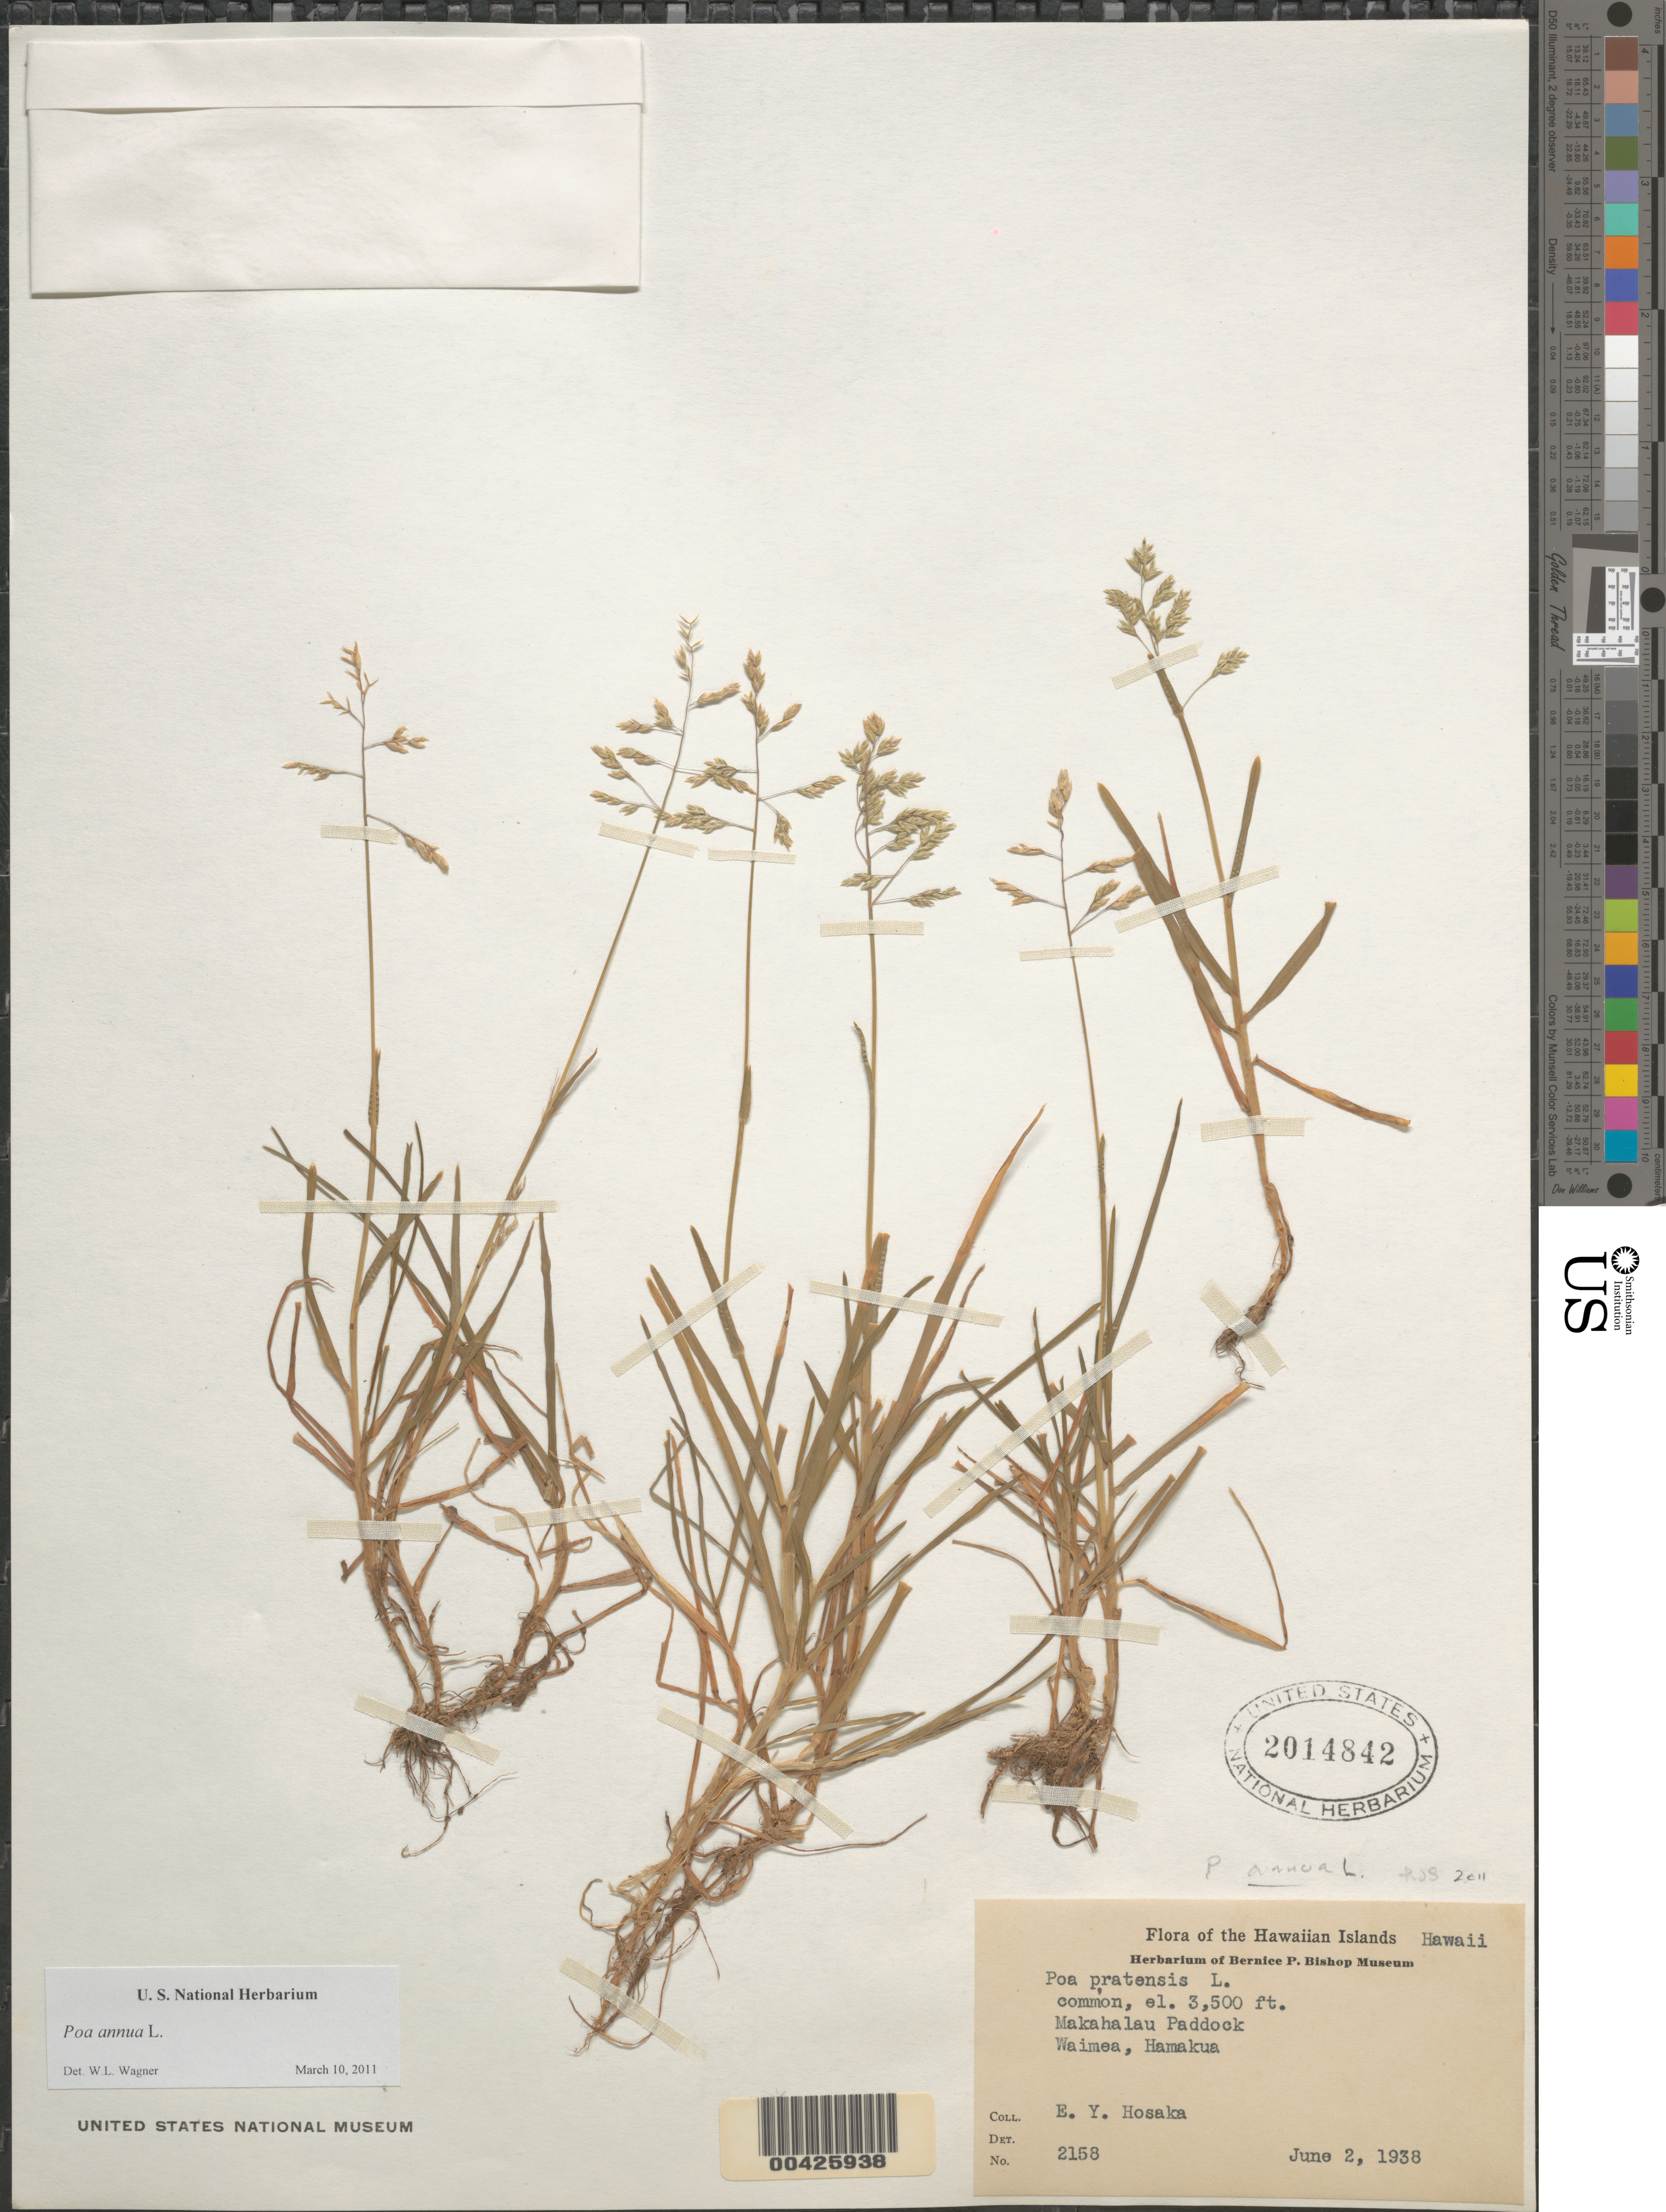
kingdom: Plantae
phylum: Tracheophyta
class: Liliopsida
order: Poales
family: Poaceae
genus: Poa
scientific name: Poa annua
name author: L.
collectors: E. Y. Hosaka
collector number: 2158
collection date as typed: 2 Jun 1938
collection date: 1938-06-02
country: United States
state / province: Hawaii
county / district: Hawaii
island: Hawaii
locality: Makahalau Paddock, Waimea, Hamakua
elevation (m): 1067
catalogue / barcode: US 2014842